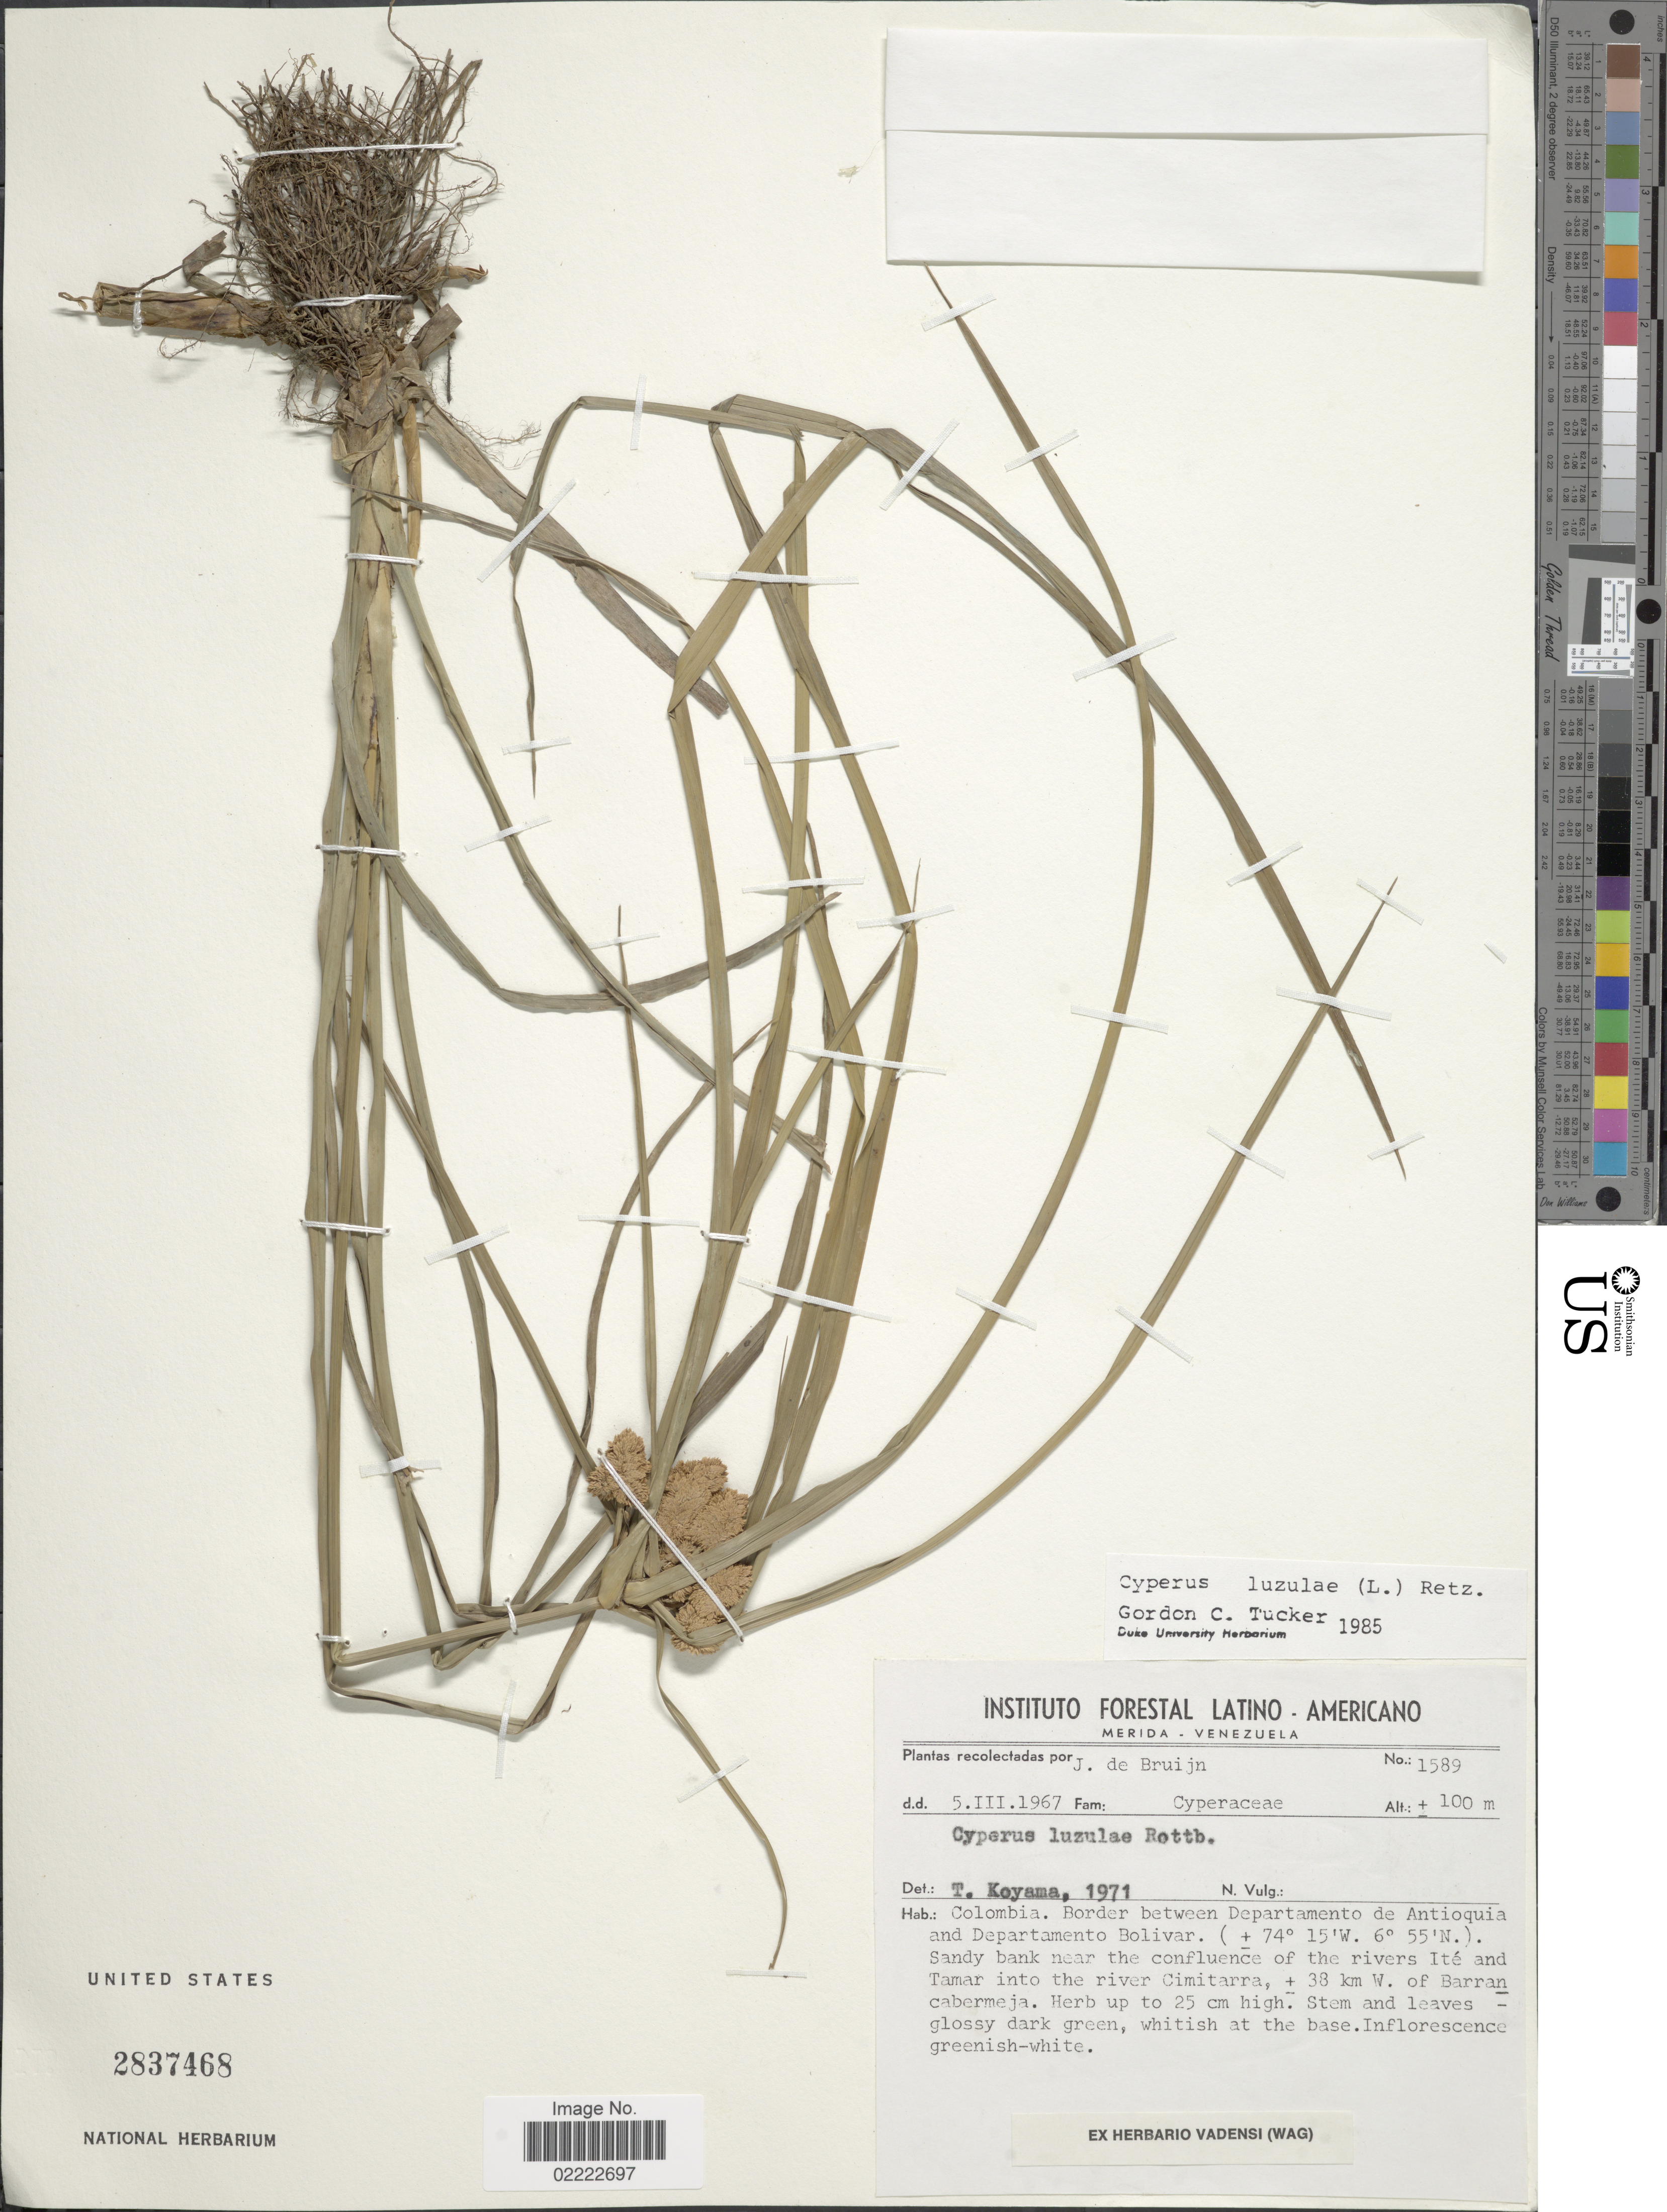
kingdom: Plantae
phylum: Tracheophyta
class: Liliopsida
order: Poales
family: Cyperaceae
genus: Cyperus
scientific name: Cyperus luzulae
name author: (L.) Rottb. ex Retz.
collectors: J. Bruijn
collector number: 1589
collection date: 1967-03-05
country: Colombia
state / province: Antioquia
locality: Border between Departamento de Antioquia and Departamento Bolivar. Sandy bank near the confluence of the rivers Ité and Tamar into the river Cimitarra, ± 38 km W of Barrancabermeja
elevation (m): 100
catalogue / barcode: US 2837468